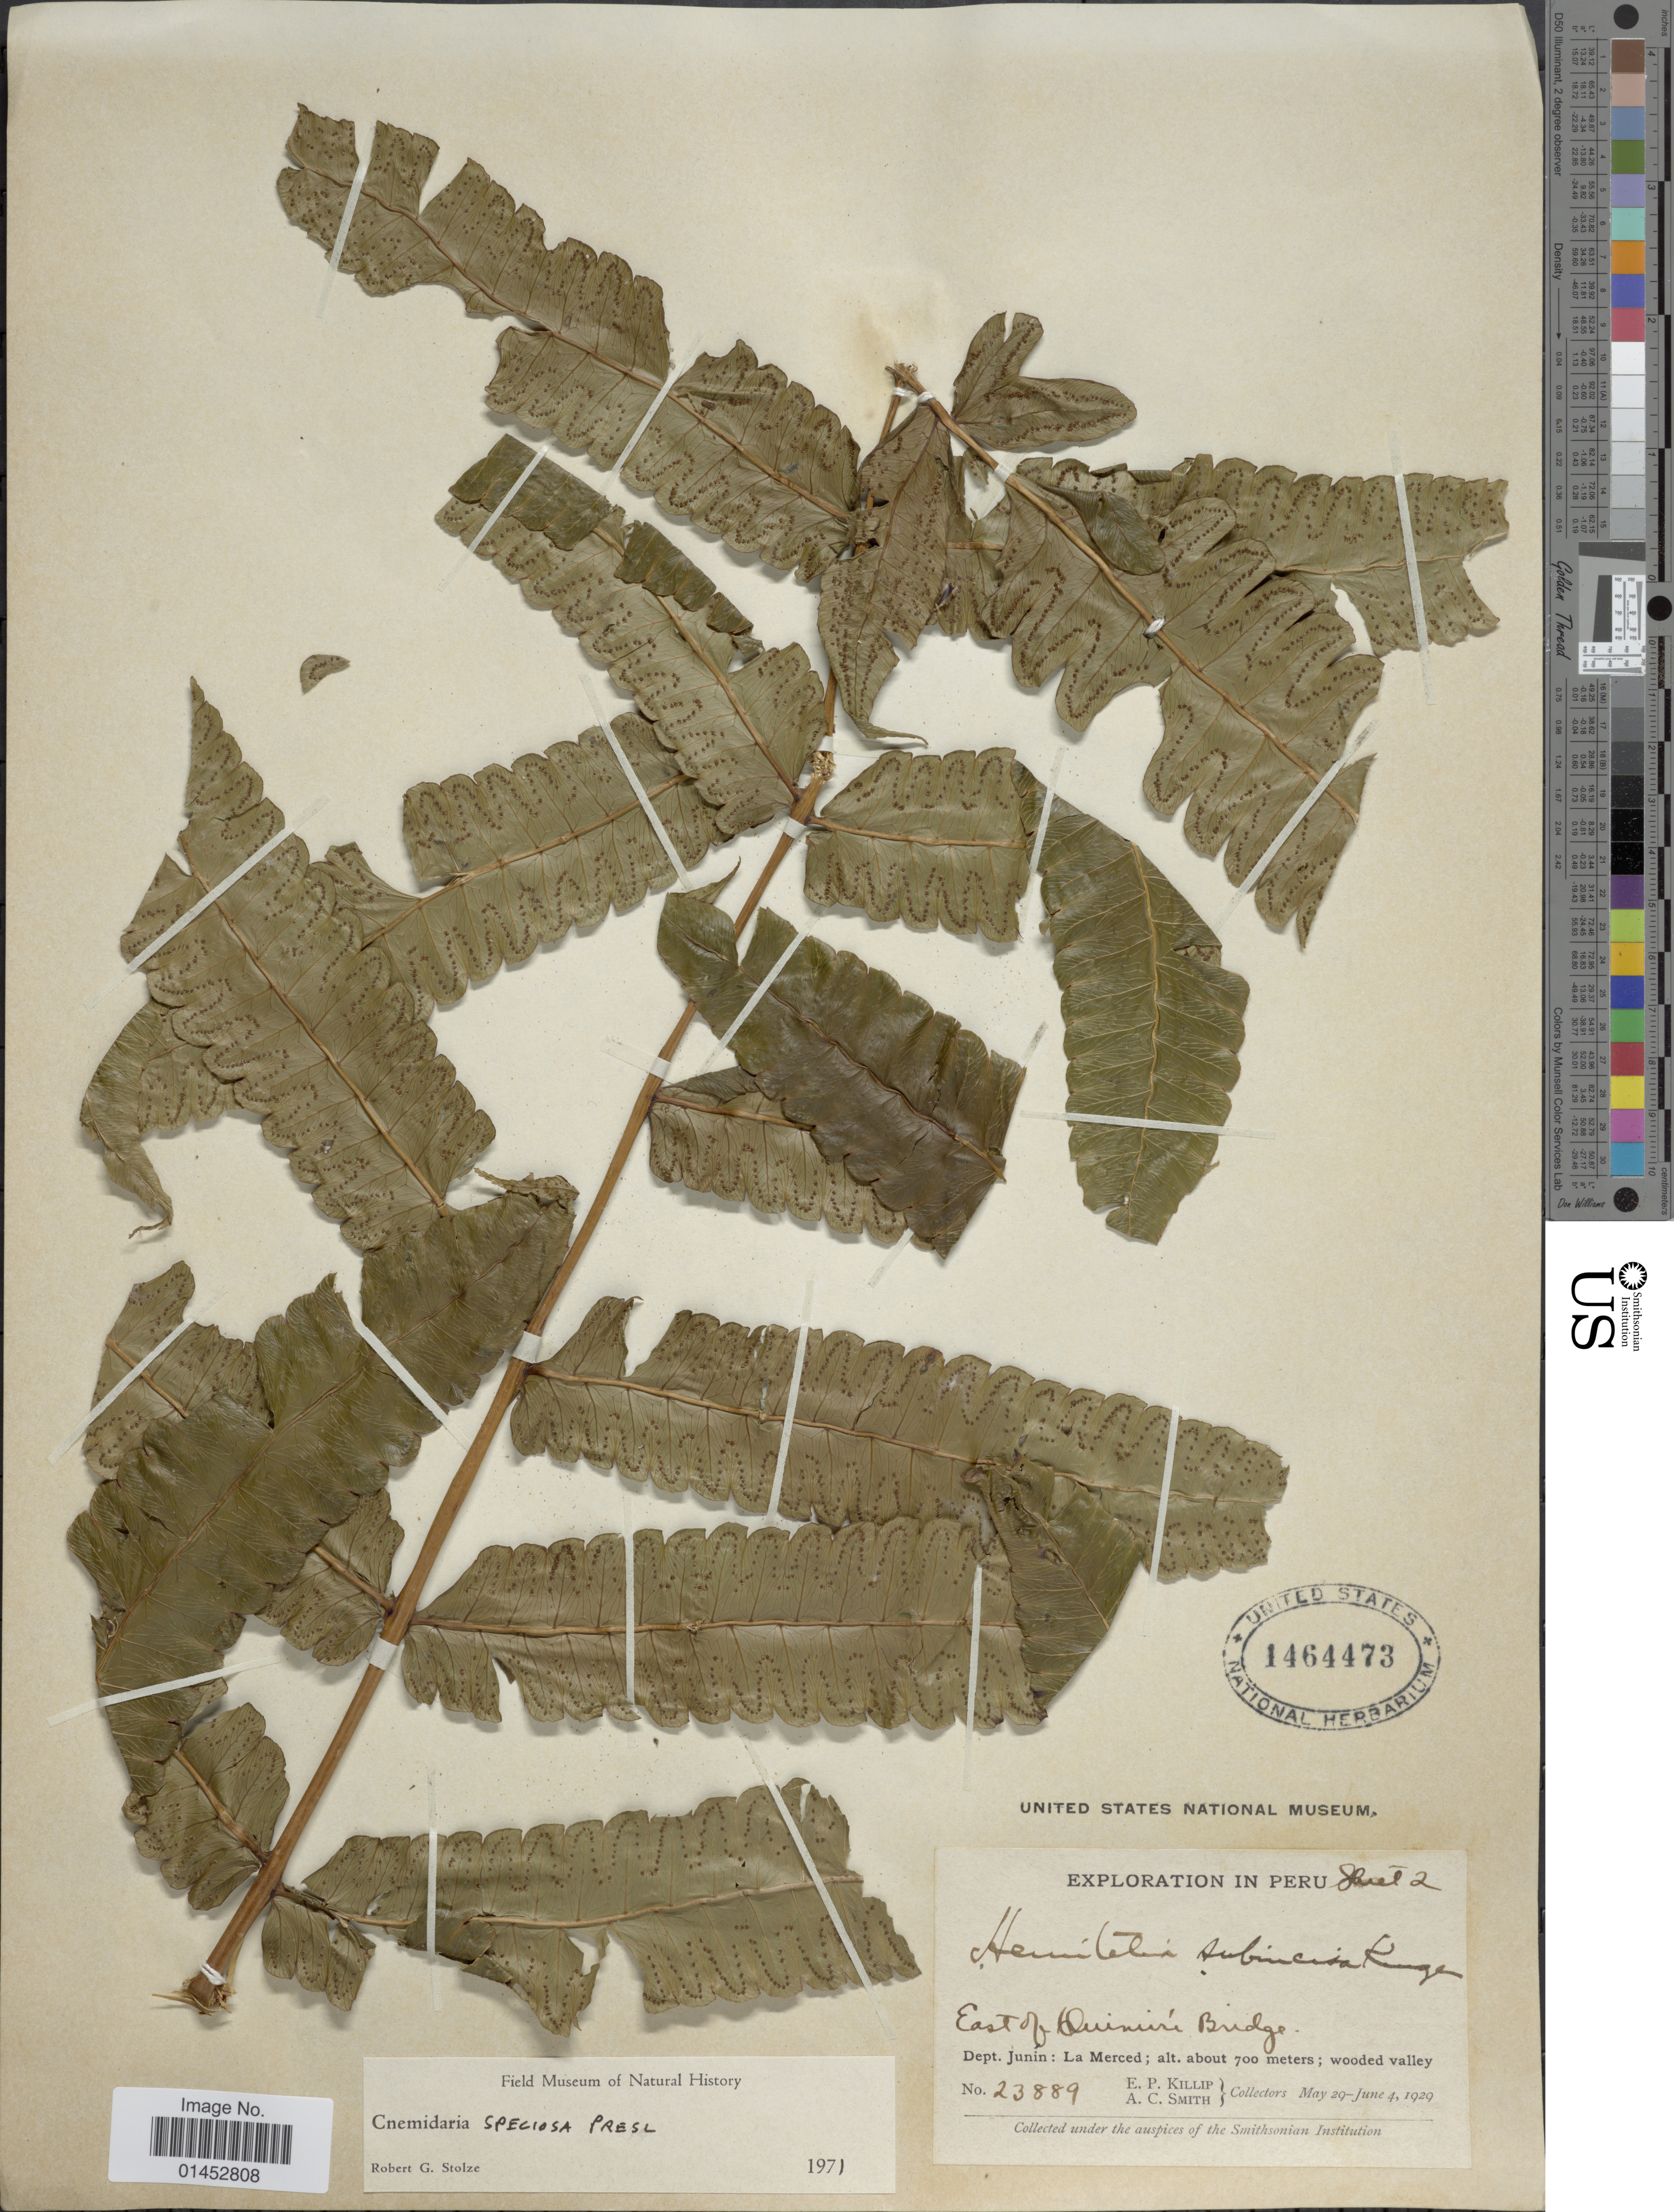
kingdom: Plantae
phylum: Tracheophyta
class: Polypodiopsida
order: Cyatheales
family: Cyatheaceae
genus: Cyathea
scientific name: Cyathea speciosa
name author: Humb. & Bonpl. ex Willd.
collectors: E. P. Killip & A. C. Smith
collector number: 23889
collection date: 1929-05-20/1929-06-04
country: Peru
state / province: Junín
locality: La Merced. East of Quimiri Bridge.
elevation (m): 700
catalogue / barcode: US 1464473